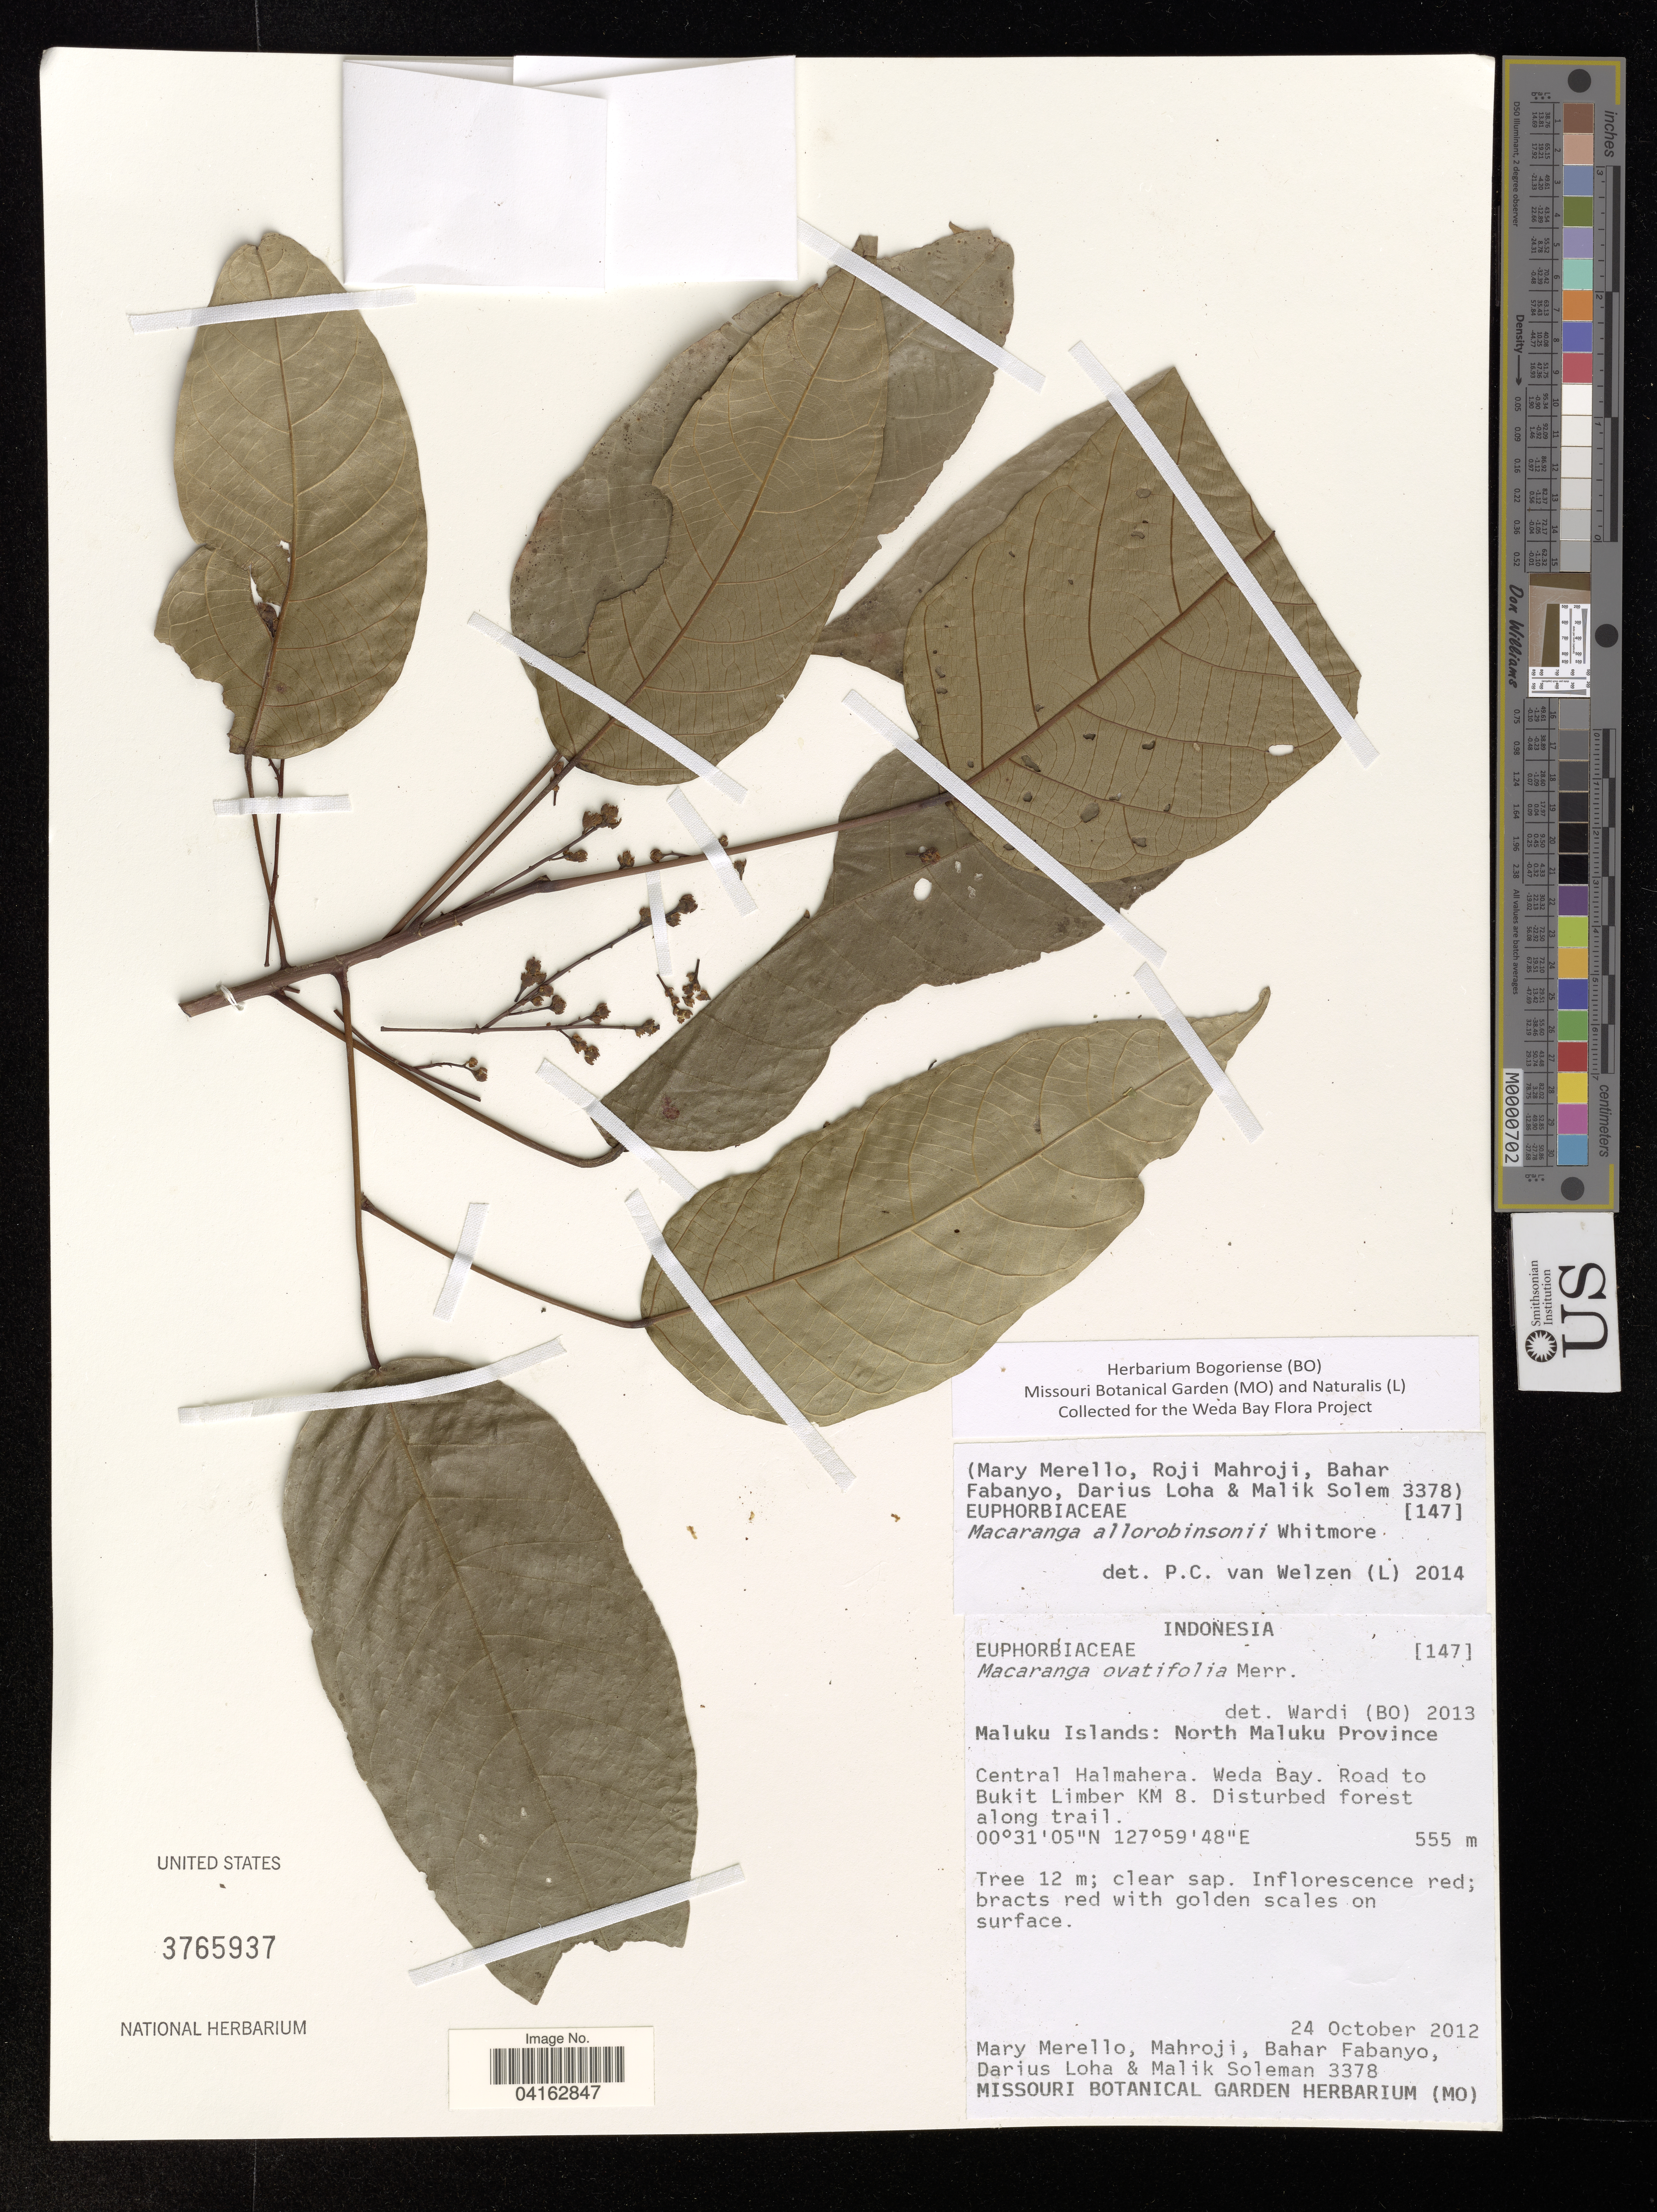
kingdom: Plantae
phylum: Tracheophyta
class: Magnoliopsida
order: Malpighiales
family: Euphorbiaceae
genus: Macaranga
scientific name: Macaranga allorobinsonii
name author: Whitmore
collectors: M. Merello, R. Mahroji, B. Fabanyo, D. Loha & S. Mahroji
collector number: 3378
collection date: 2012-10-24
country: Indonesia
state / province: Maluku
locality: Maluku Islands: North Maluku Province. Central Halmahera. Weda Bay. Road to Bukit Limber Km 8. Distributed forest along trail.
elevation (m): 555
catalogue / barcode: US 3765937